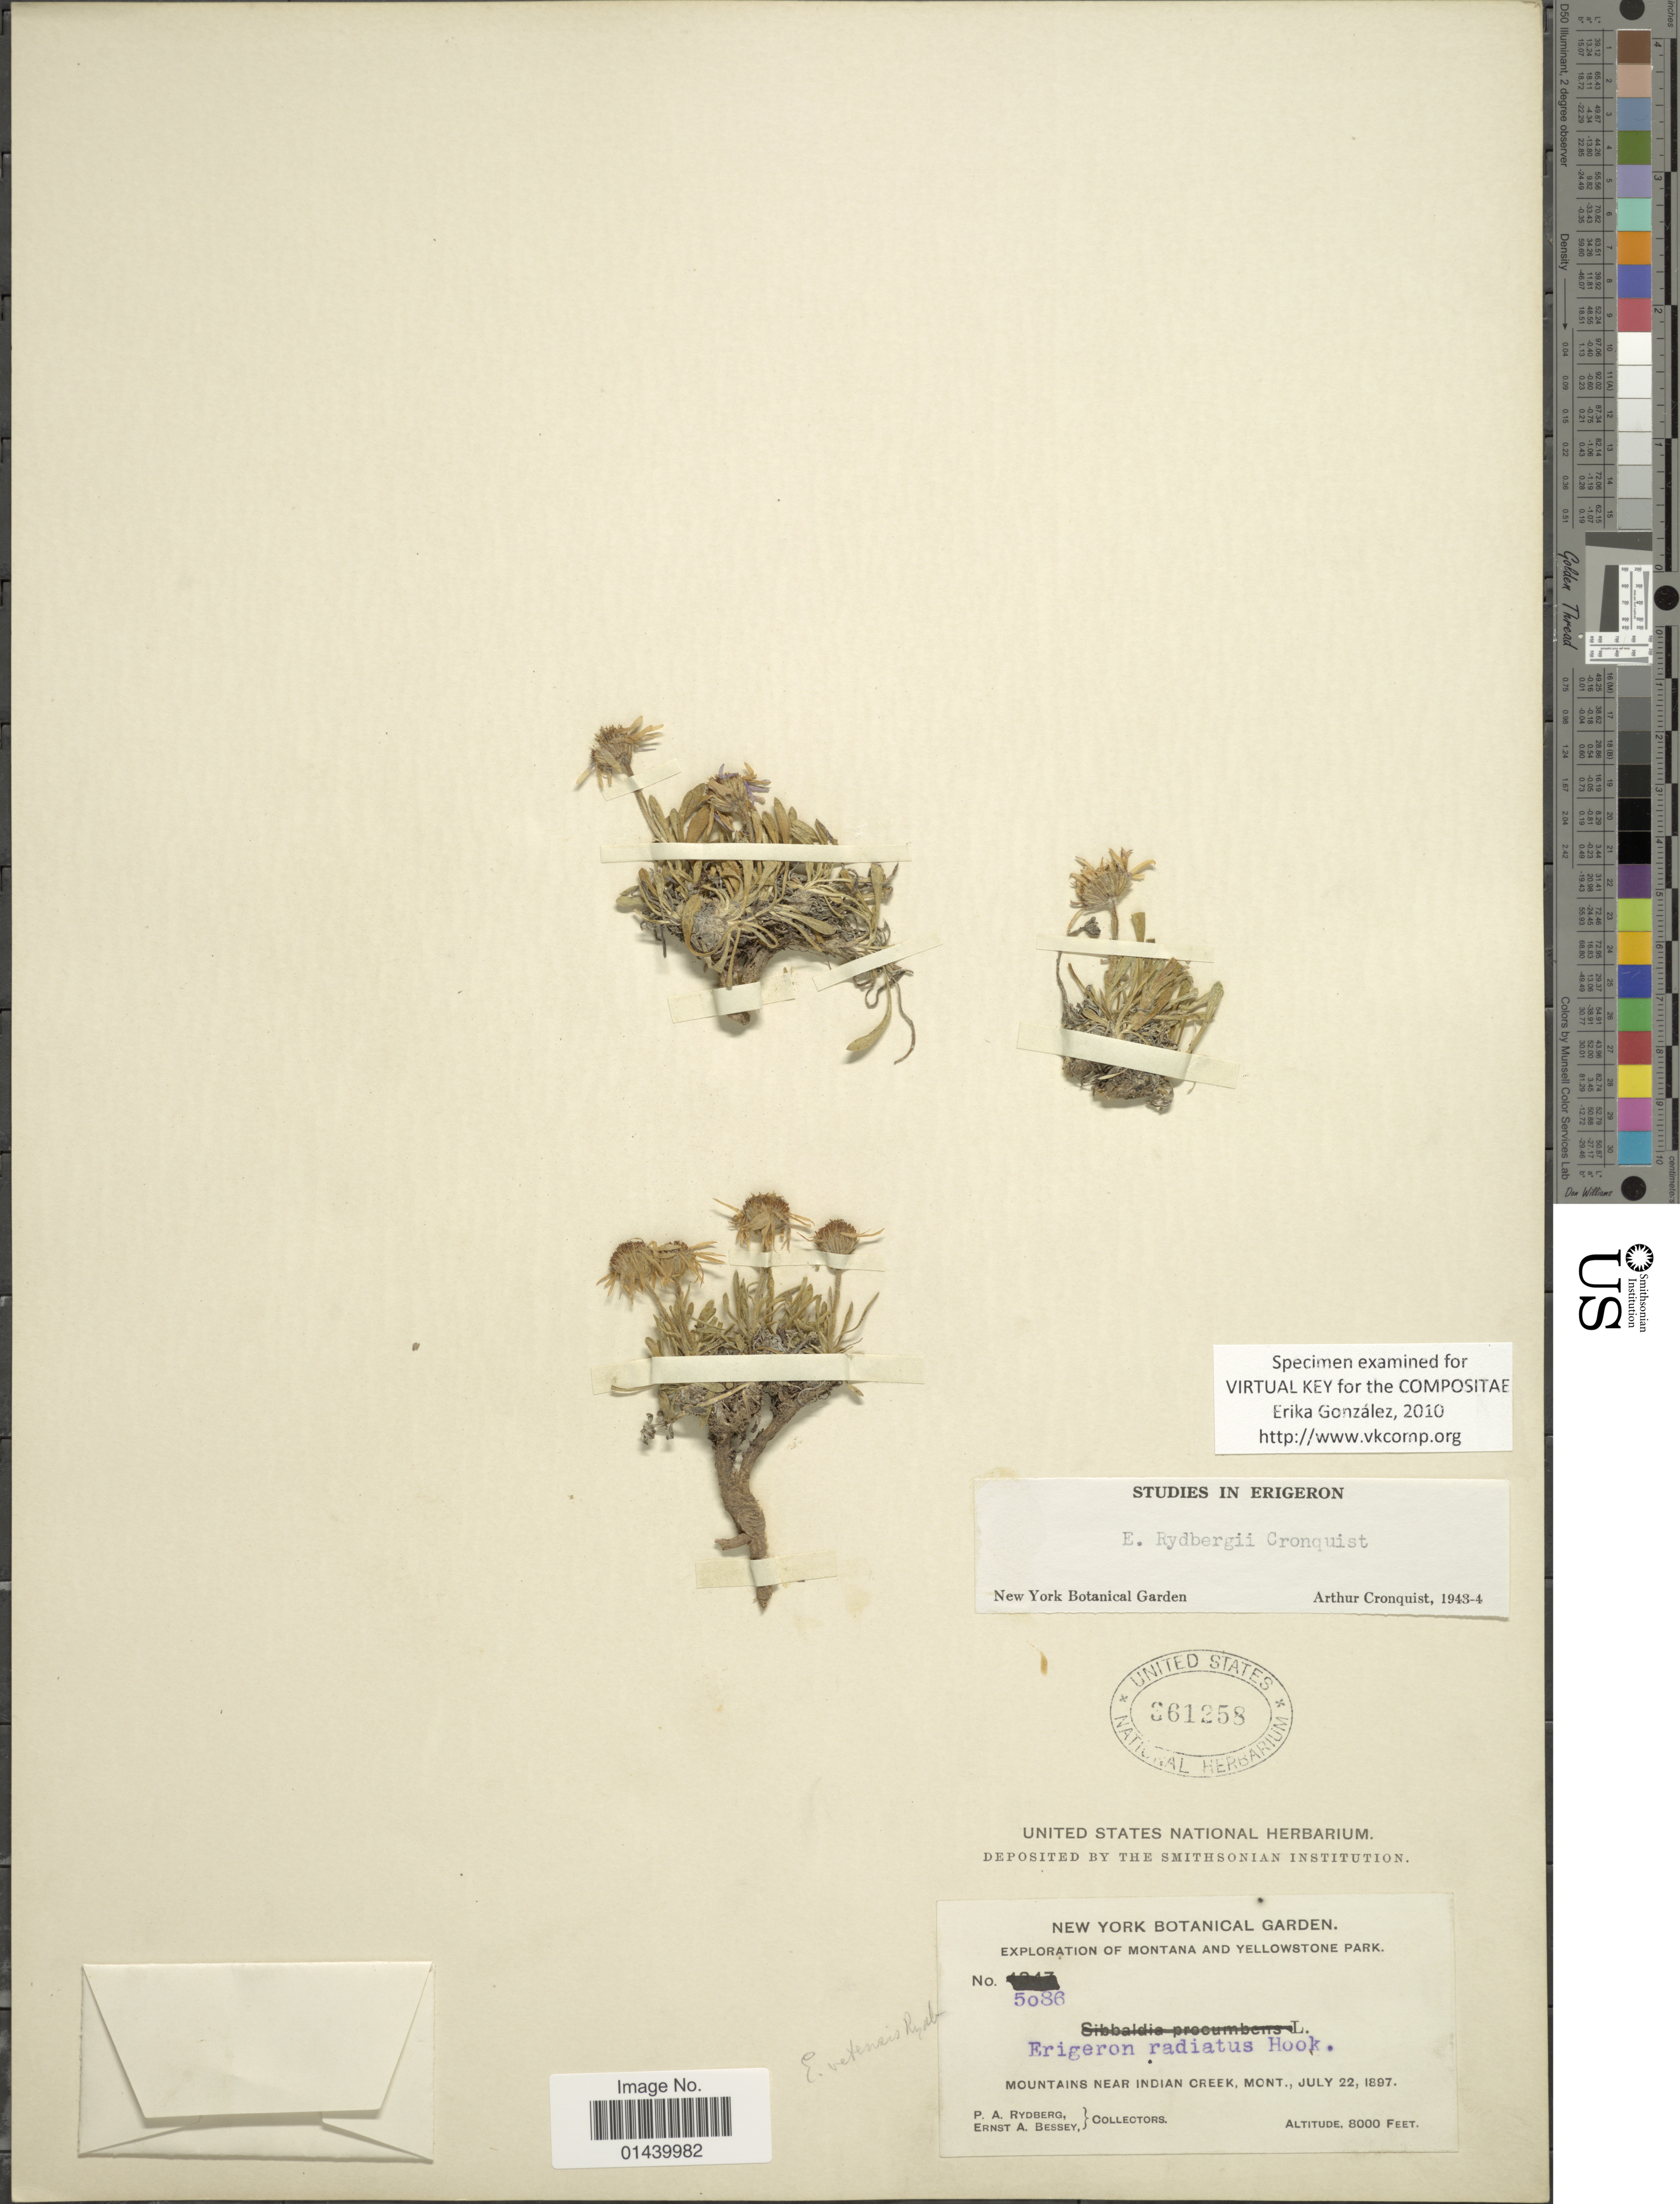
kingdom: Plantae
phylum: Tracheophyta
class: Magnoliopsida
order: Asterales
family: Asteraceae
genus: Erigeron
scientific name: Erigeron rydbergii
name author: Cronq.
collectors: P. A. Rydberg & E. A. Bessey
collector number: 5086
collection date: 1897-07-22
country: United States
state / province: Montana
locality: Mountains near Indian Creek, Mont.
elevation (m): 2438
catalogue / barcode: US 361258